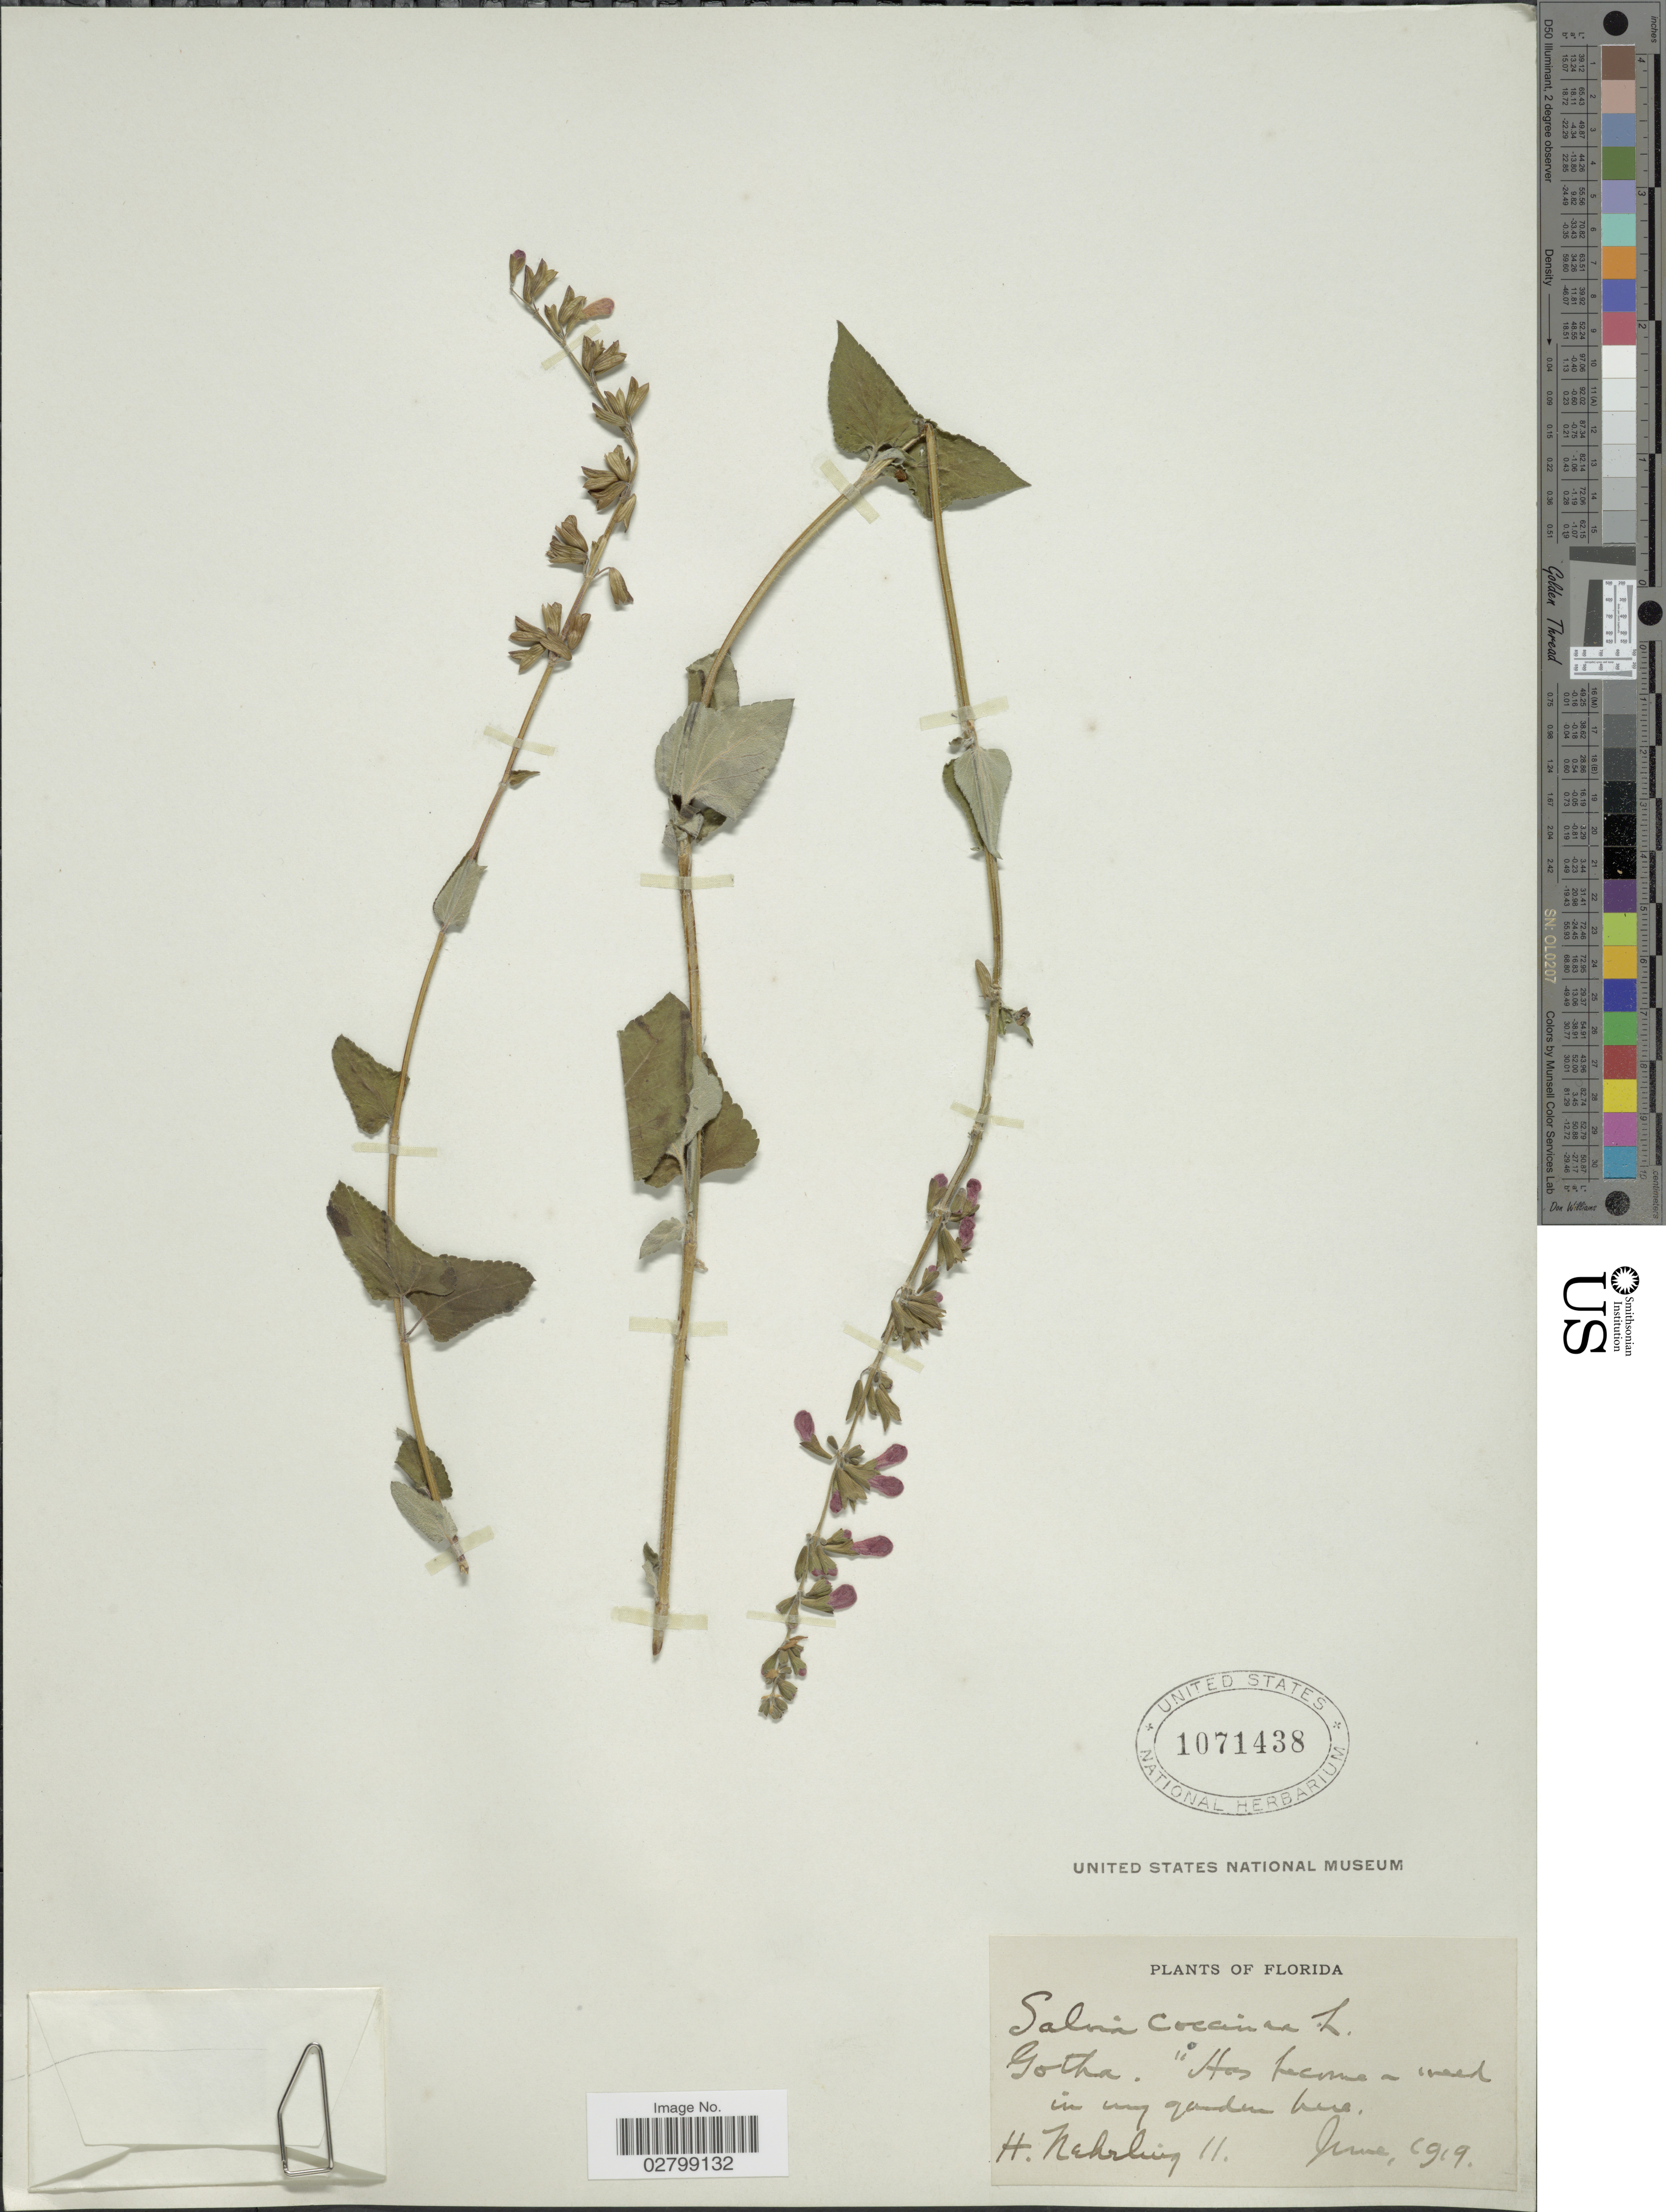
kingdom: Plantae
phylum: Tracheophyta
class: Magnoliopsida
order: Lamiales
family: Lamiaceae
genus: Salvia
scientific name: Salvia coccinea 'Naples Lavender'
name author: L. f. ex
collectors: H. Nehrling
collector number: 11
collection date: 1919-06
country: United States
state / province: Florida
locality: Gotha.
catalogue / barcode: US 1071438